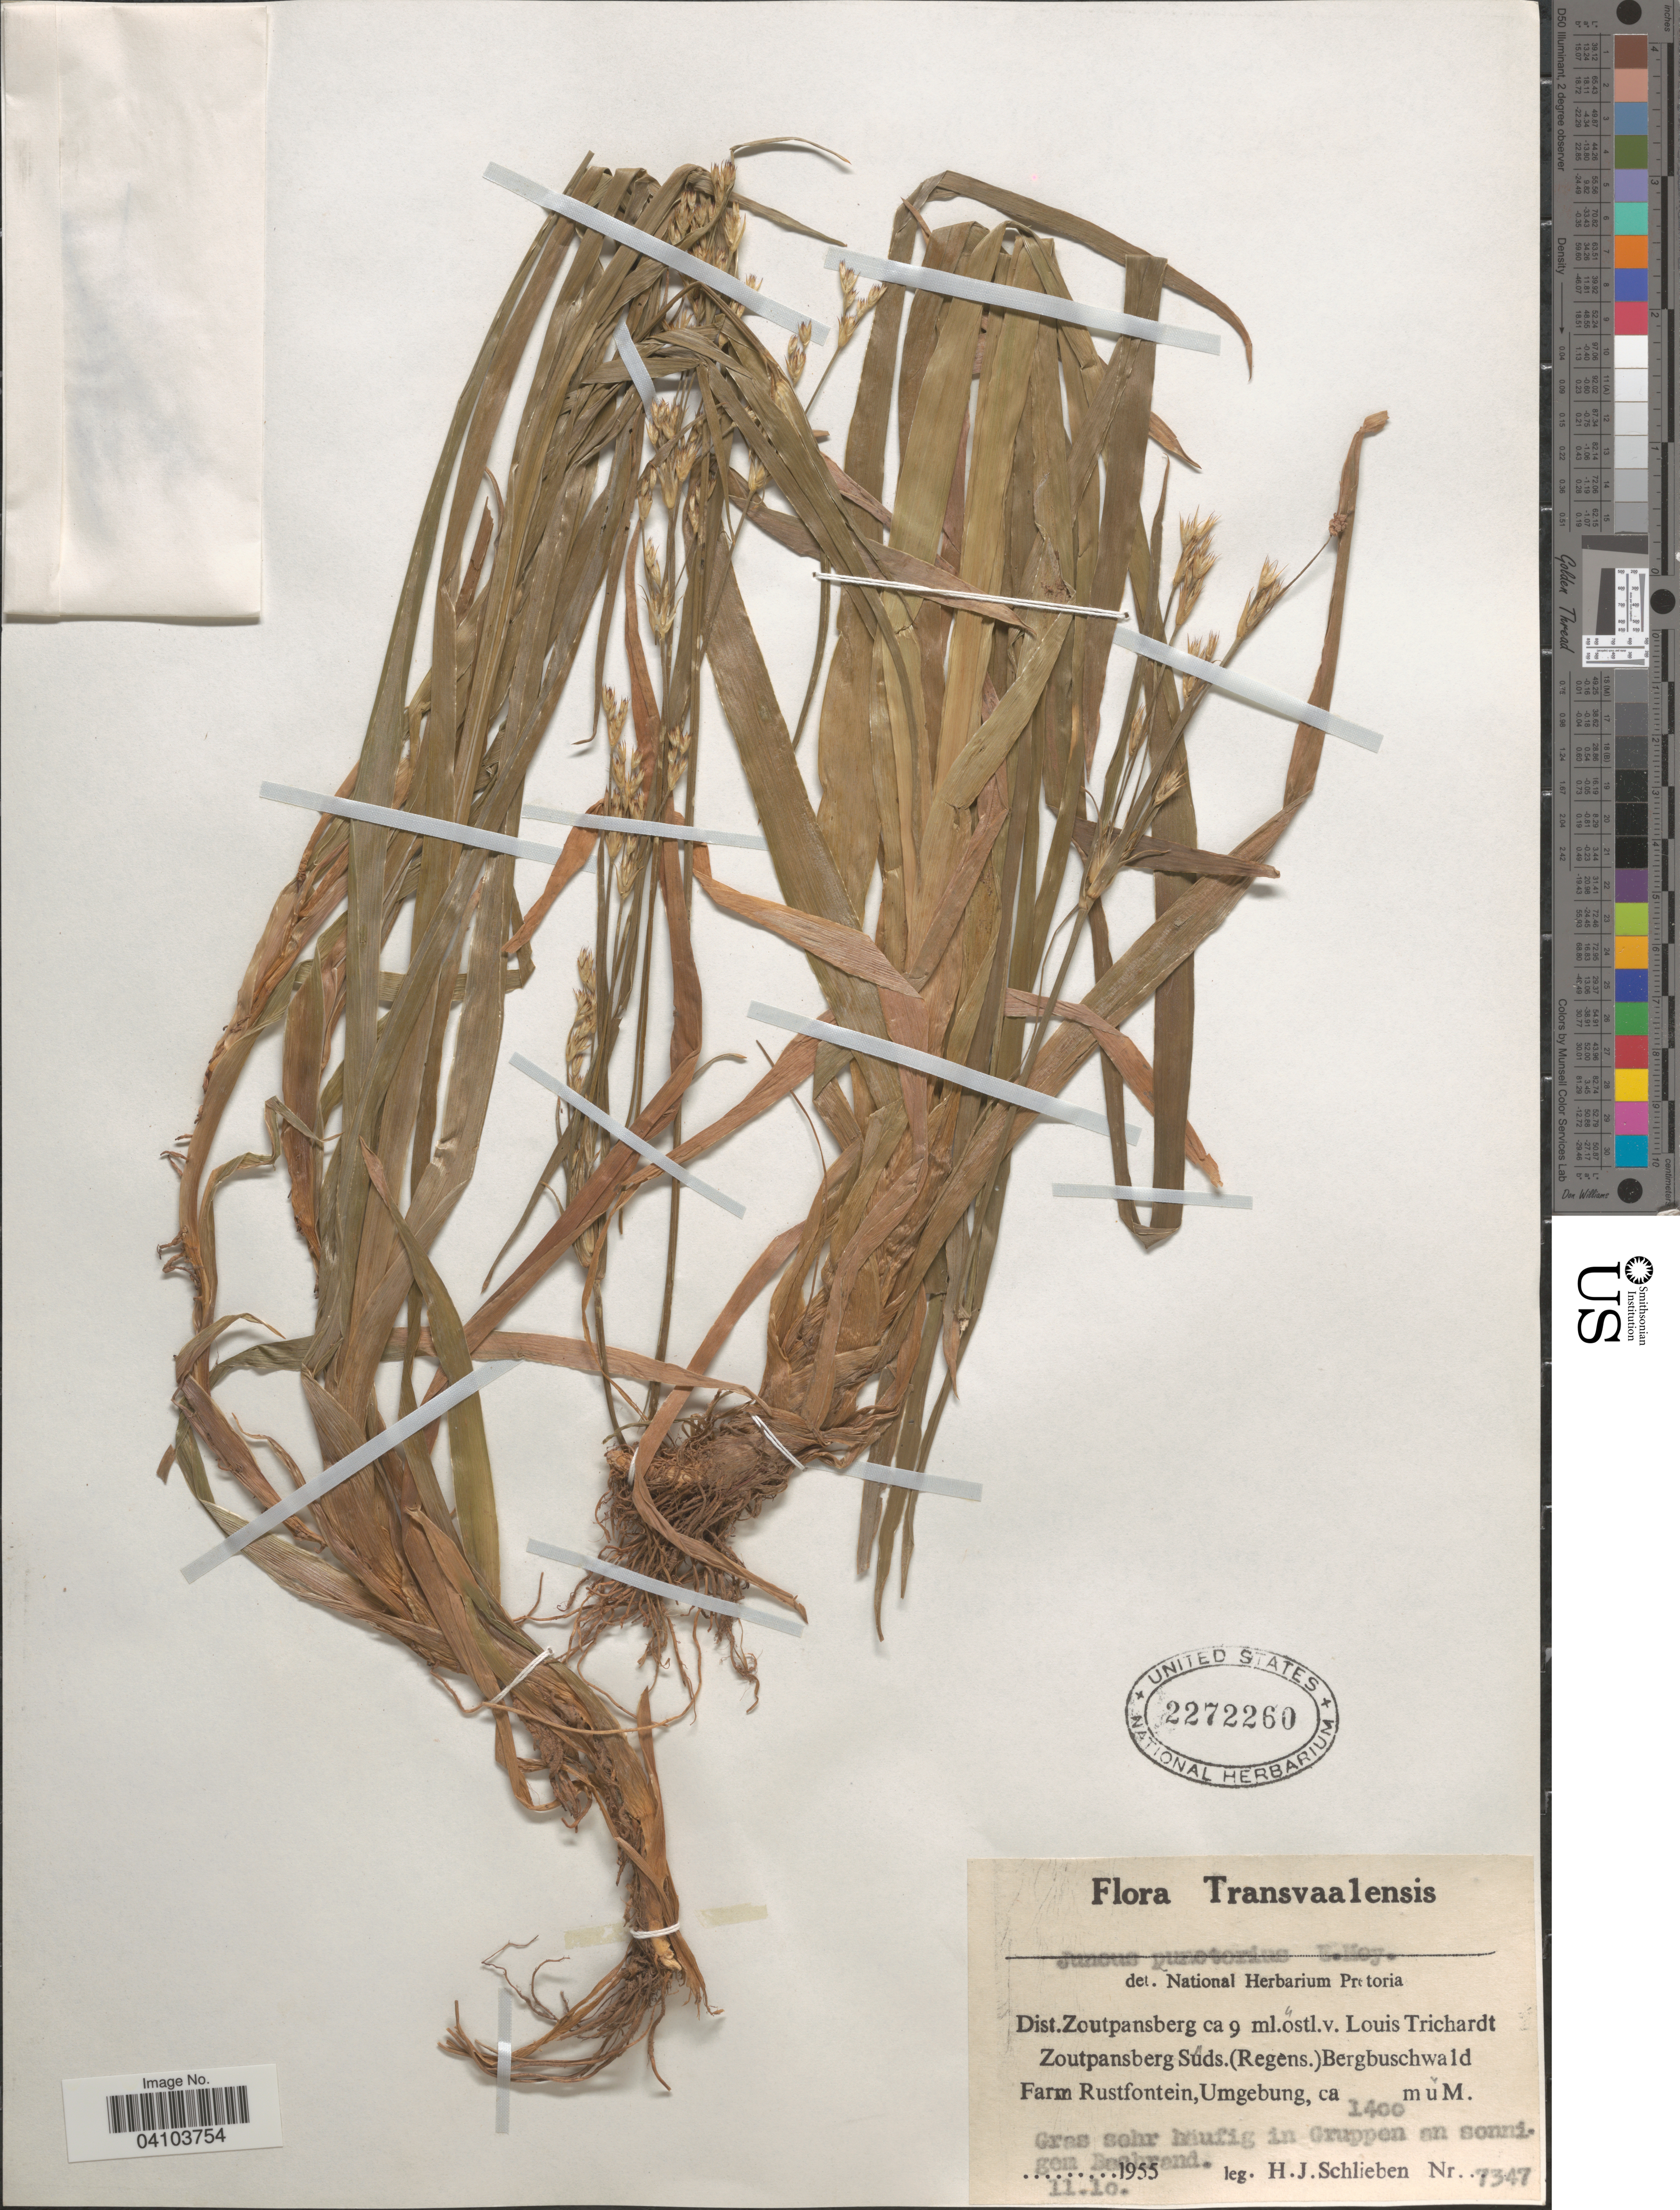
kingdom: Plantae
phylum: Tracheophyta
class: Liliopsida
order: Poales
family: Juncaceae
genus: Juncus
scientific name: Juncus punctorius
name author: L. f.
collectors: H. J. Schlieben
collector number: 7347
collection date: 1955-10-11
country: South Africa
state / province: Limpopo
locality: Transvaalensis. Dist. Zoutpansberg ca 9 ml. östl. v. Louis Trichardt Zoutpansberg Süds. (Regens). Bergbuschwald Farm Rustfontein, Umgebung.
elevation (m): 1400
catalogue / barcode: US 2272260